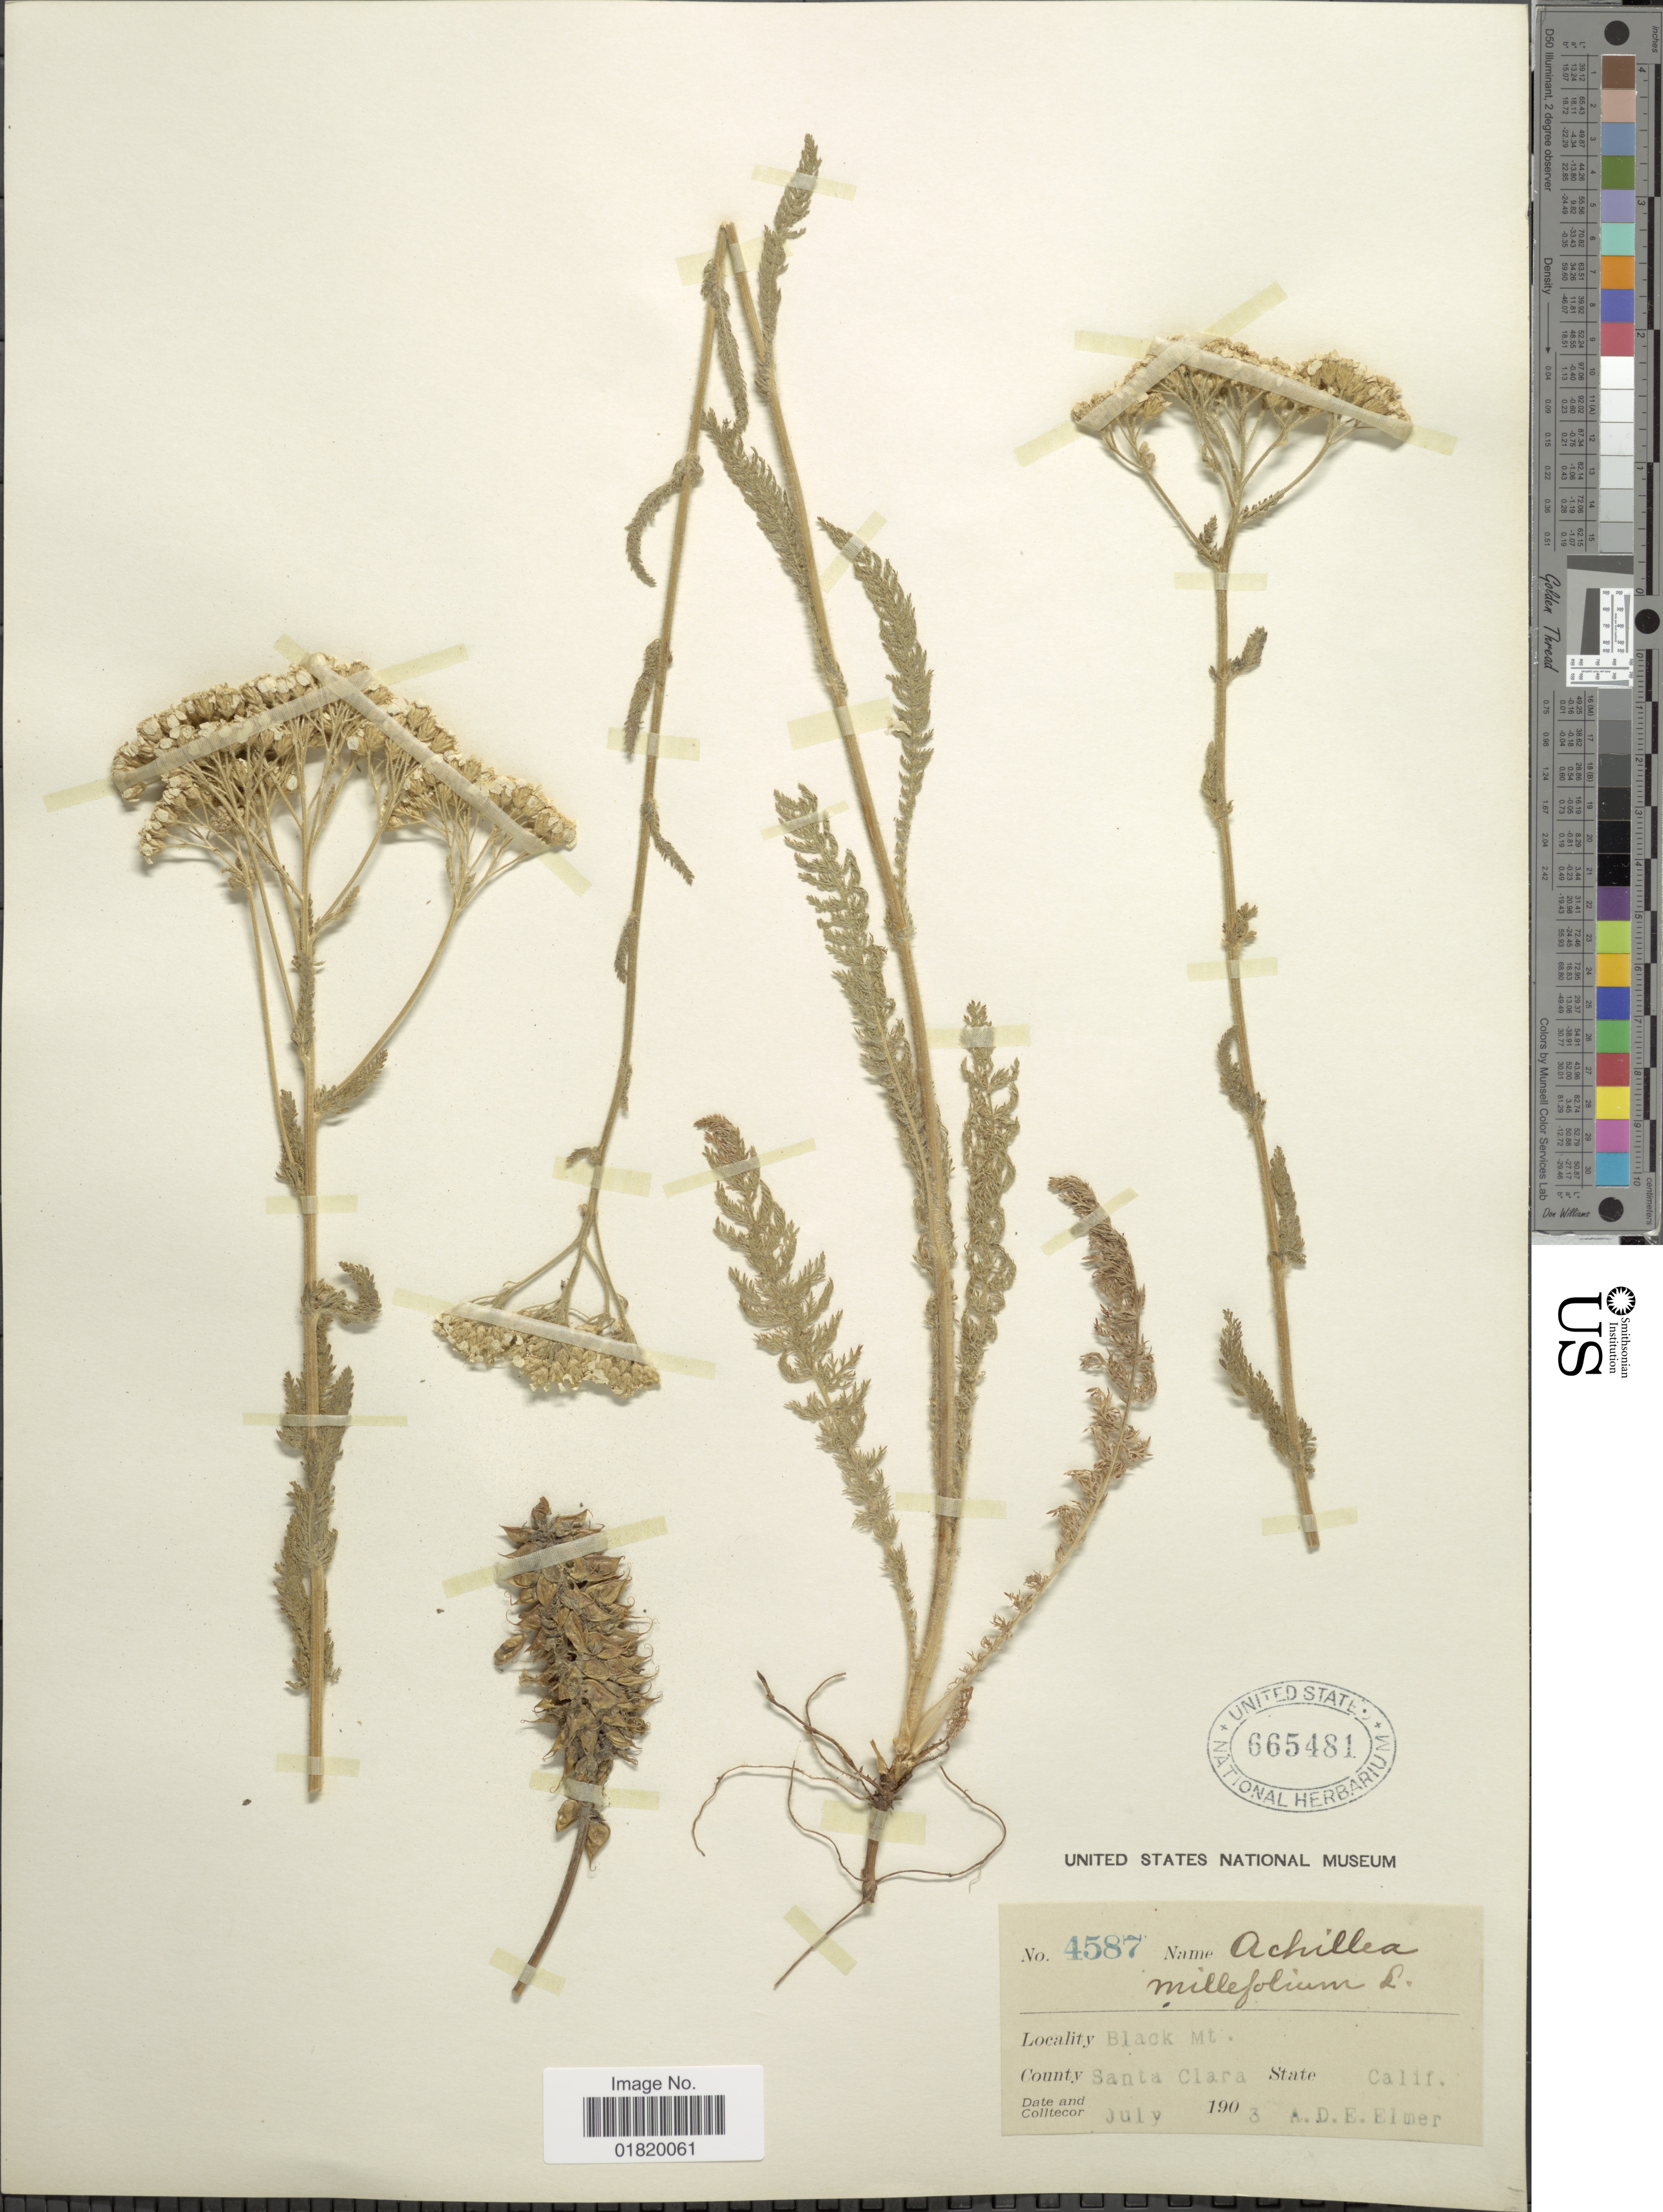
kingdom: Plantae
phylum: Tracheophyta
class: Magnoliopsida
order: Asterales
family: Asteraceae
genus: Achillea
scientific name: Achillea lanulosa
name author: Nutt.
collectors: A. D. E. Elmer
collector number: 4587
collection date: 1903-07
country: United States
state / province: California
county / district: Santa Clara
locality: Black Mt. County Santa Clara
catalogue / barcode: US 665481